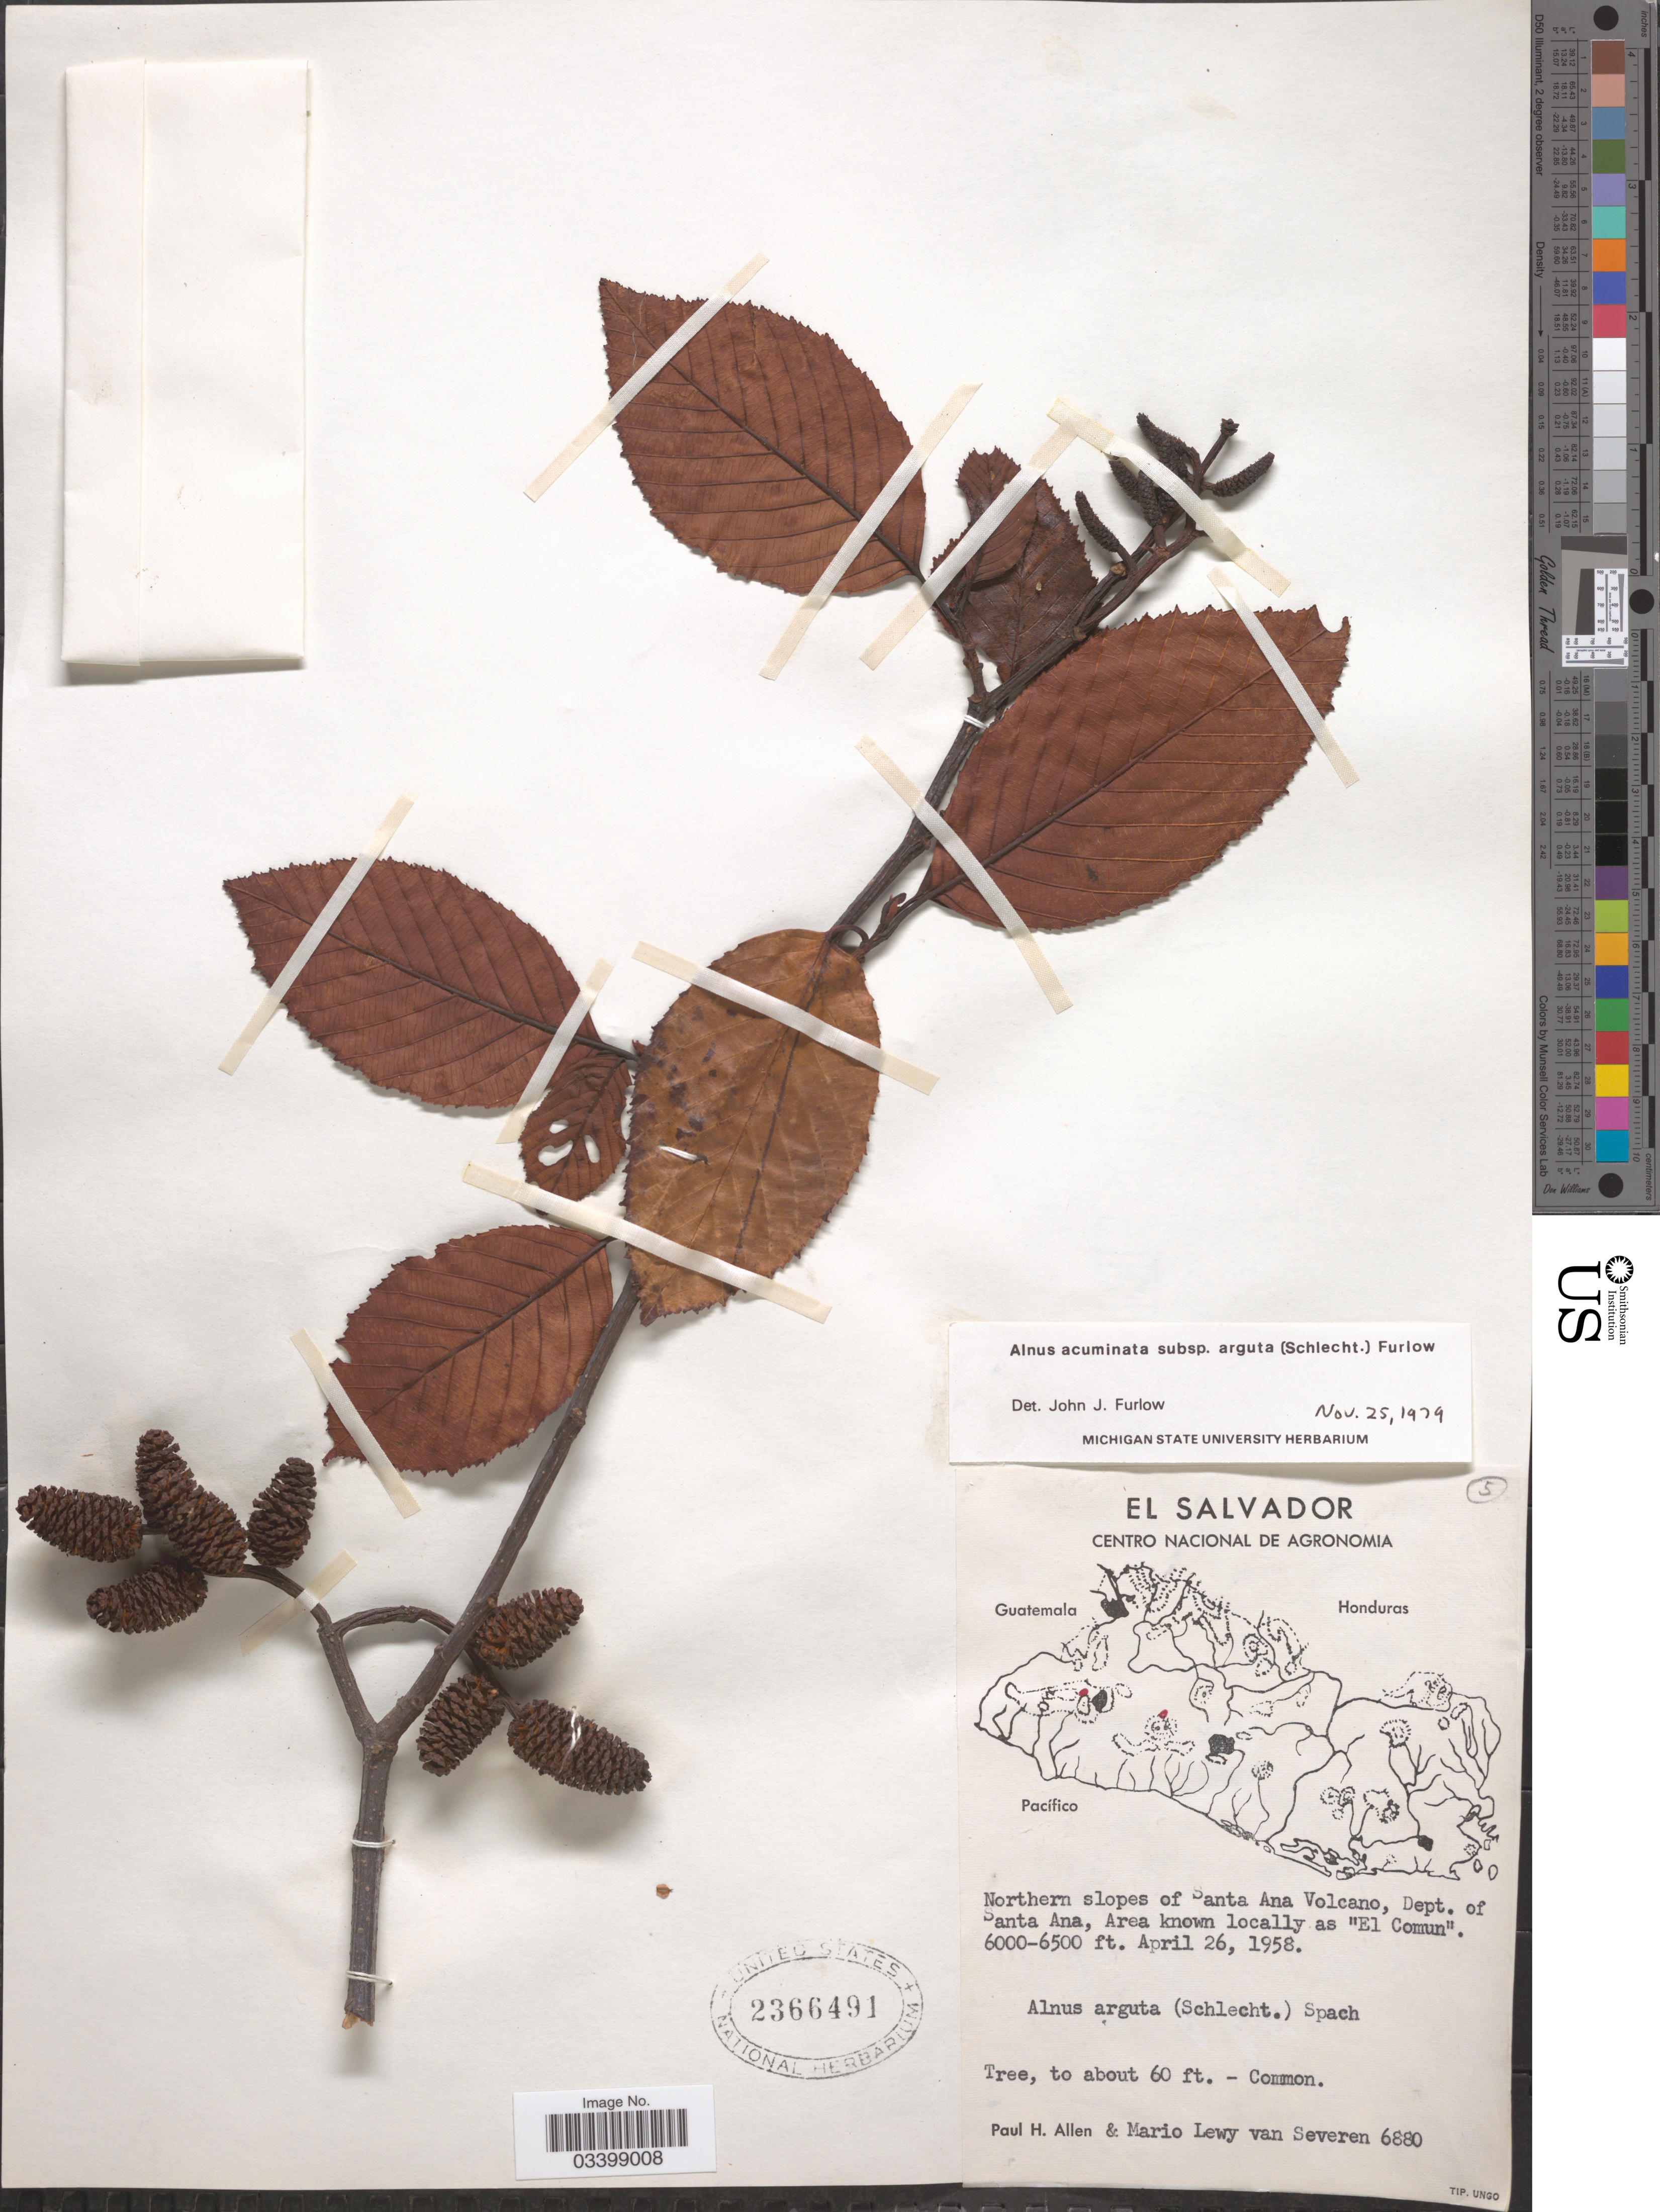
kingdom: Plantae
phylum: Tracheophyta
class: Magnoliopsida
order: Fagales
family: Betulaceae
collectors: P. H. Allen & M. Van Severen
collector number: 6880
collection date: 1958-04-26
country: El Salvador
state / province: Santa Ana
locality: Northern slopes of Santa Ana Volcano, Dept. of Santa Ana, Area known locally as "El Comun".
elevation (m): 1829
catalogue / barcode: US 2366491